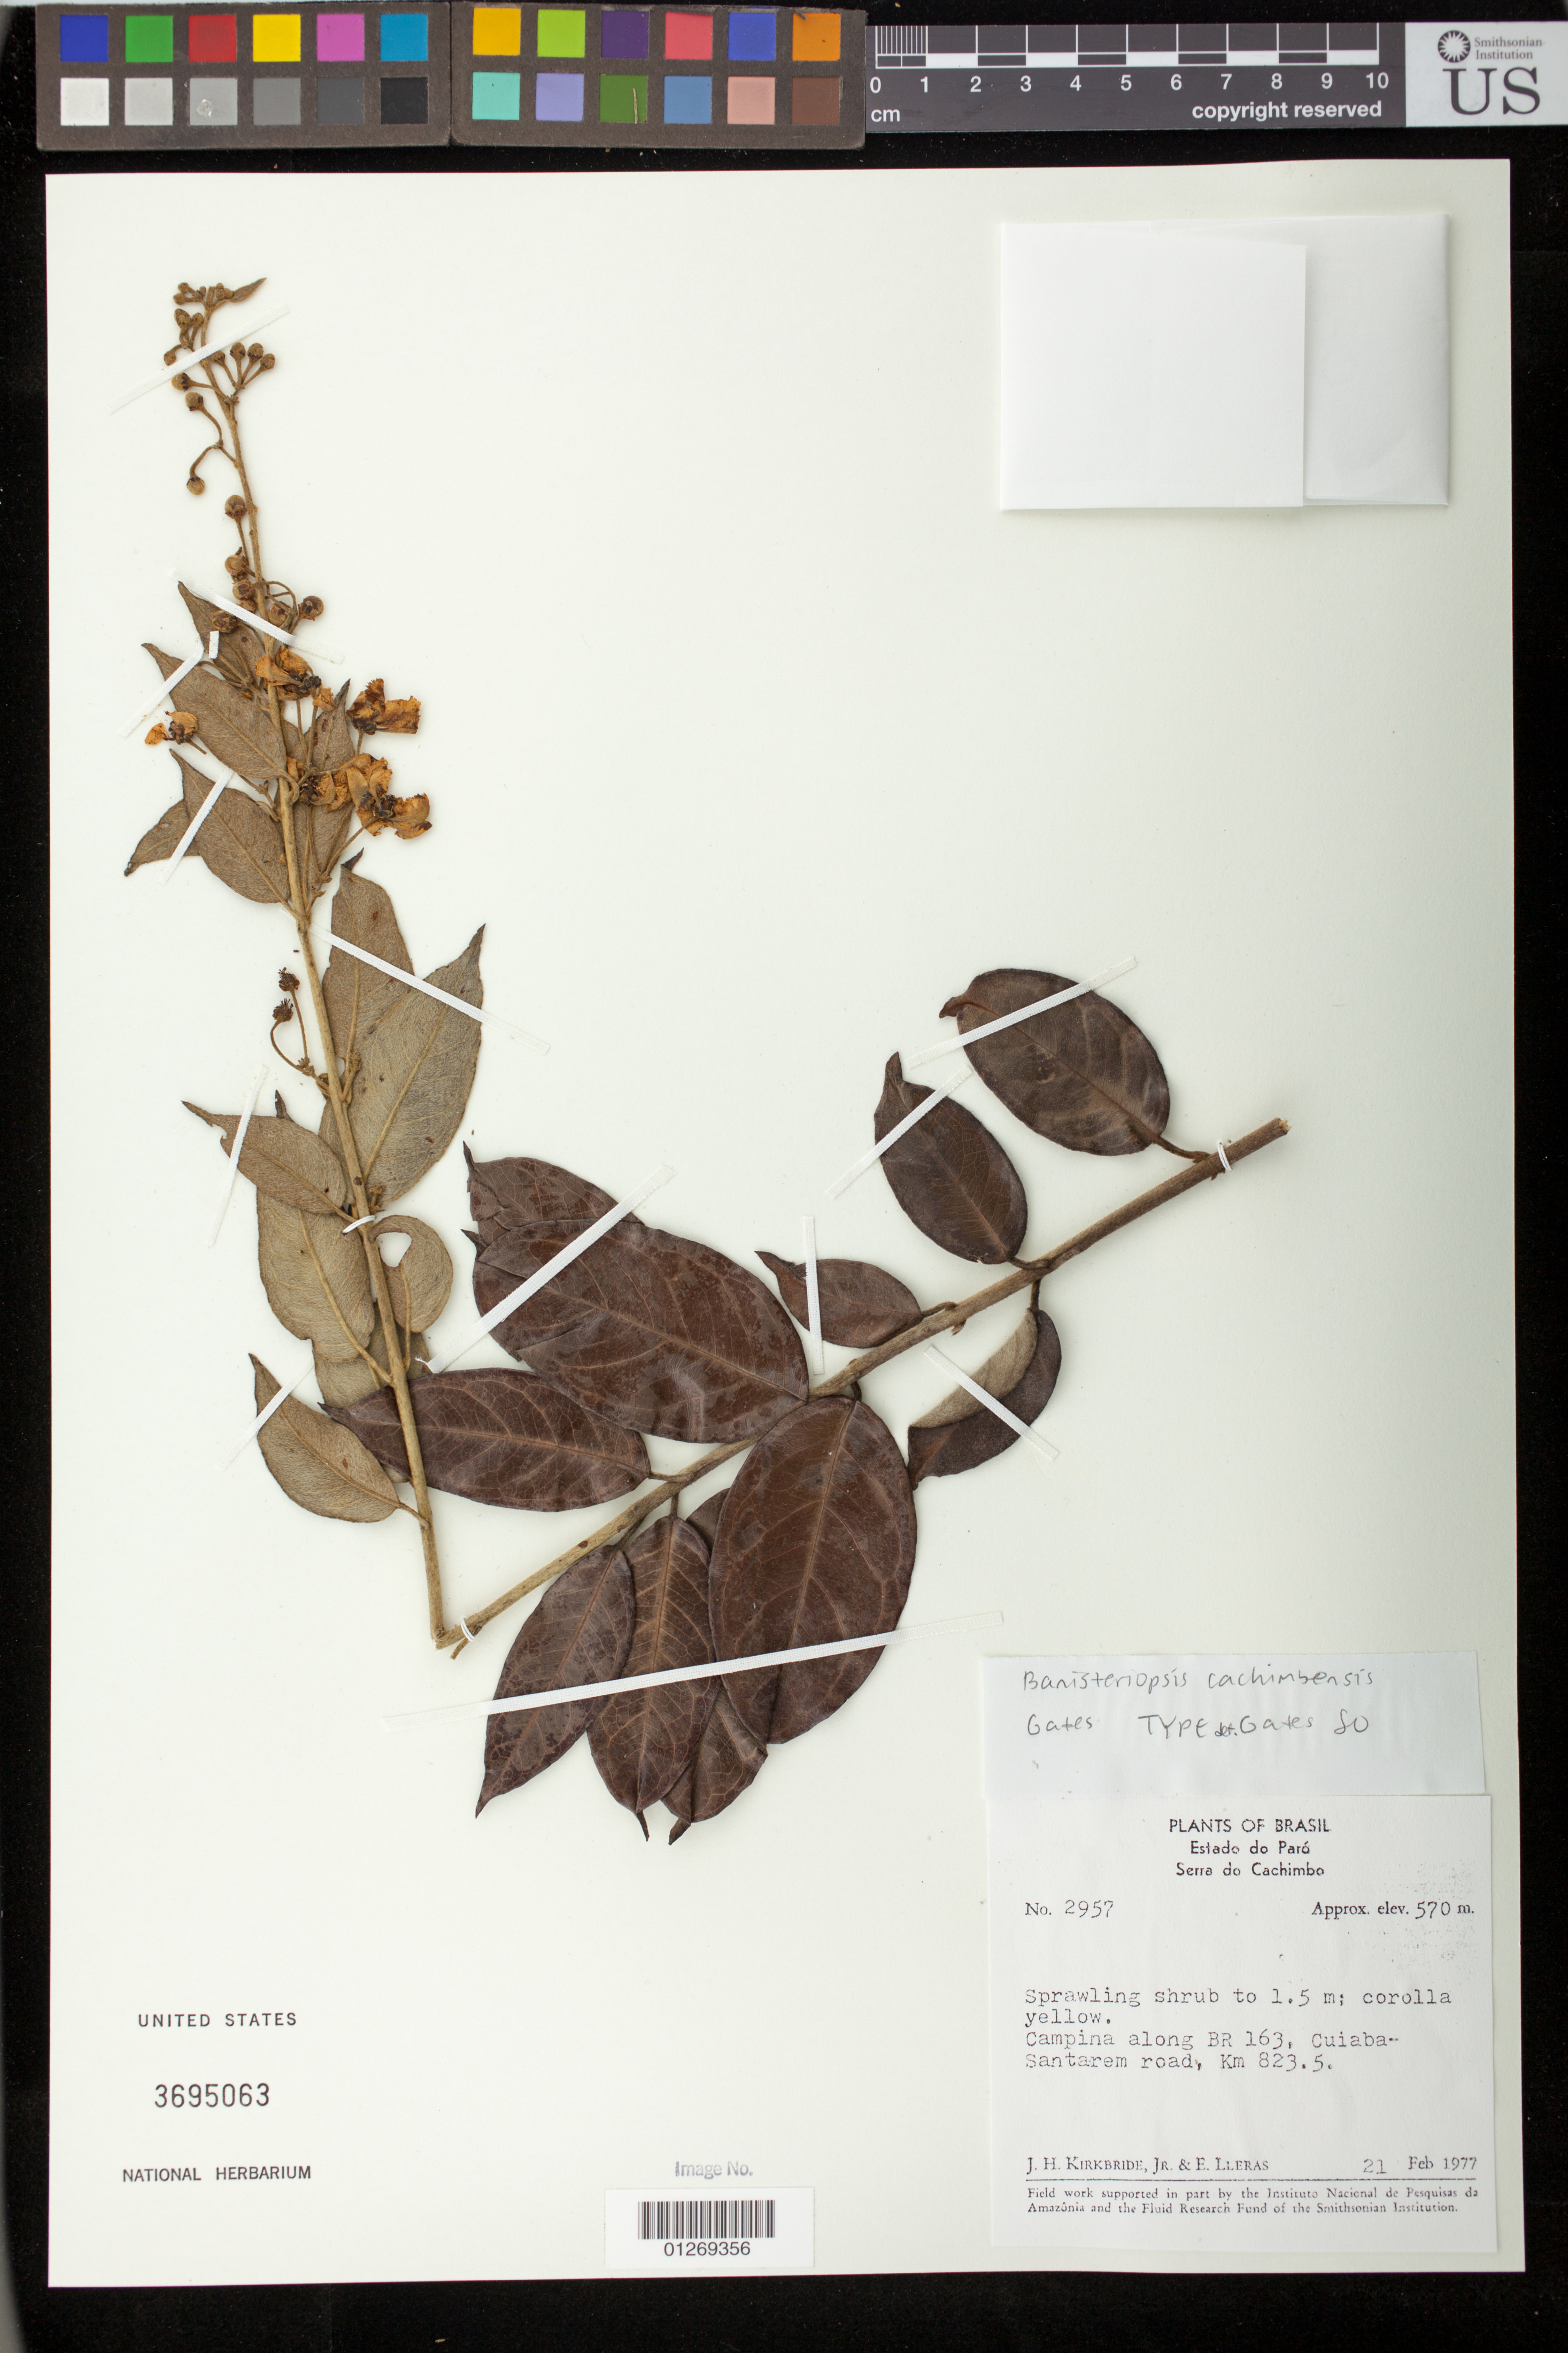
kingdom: Plantae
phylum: Tracheophyta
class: Magnoliopsida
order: Malpighiales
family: Malpighiaceae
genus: Banisteriopsis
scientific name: Banisteriopsis cachimbensis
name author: B. Gates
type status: Isotype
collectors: J. H. Kirkbride & E. Lleras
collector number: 2957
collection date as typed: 21 Feb 1977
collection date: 1977-02-21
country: Brazil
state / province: Pará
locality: Estado do Pará. Serra do Cachimbo. Along BR 163, Cuiaba-Santarem road, Km 823.5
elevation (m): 570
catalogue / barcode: US 3695063